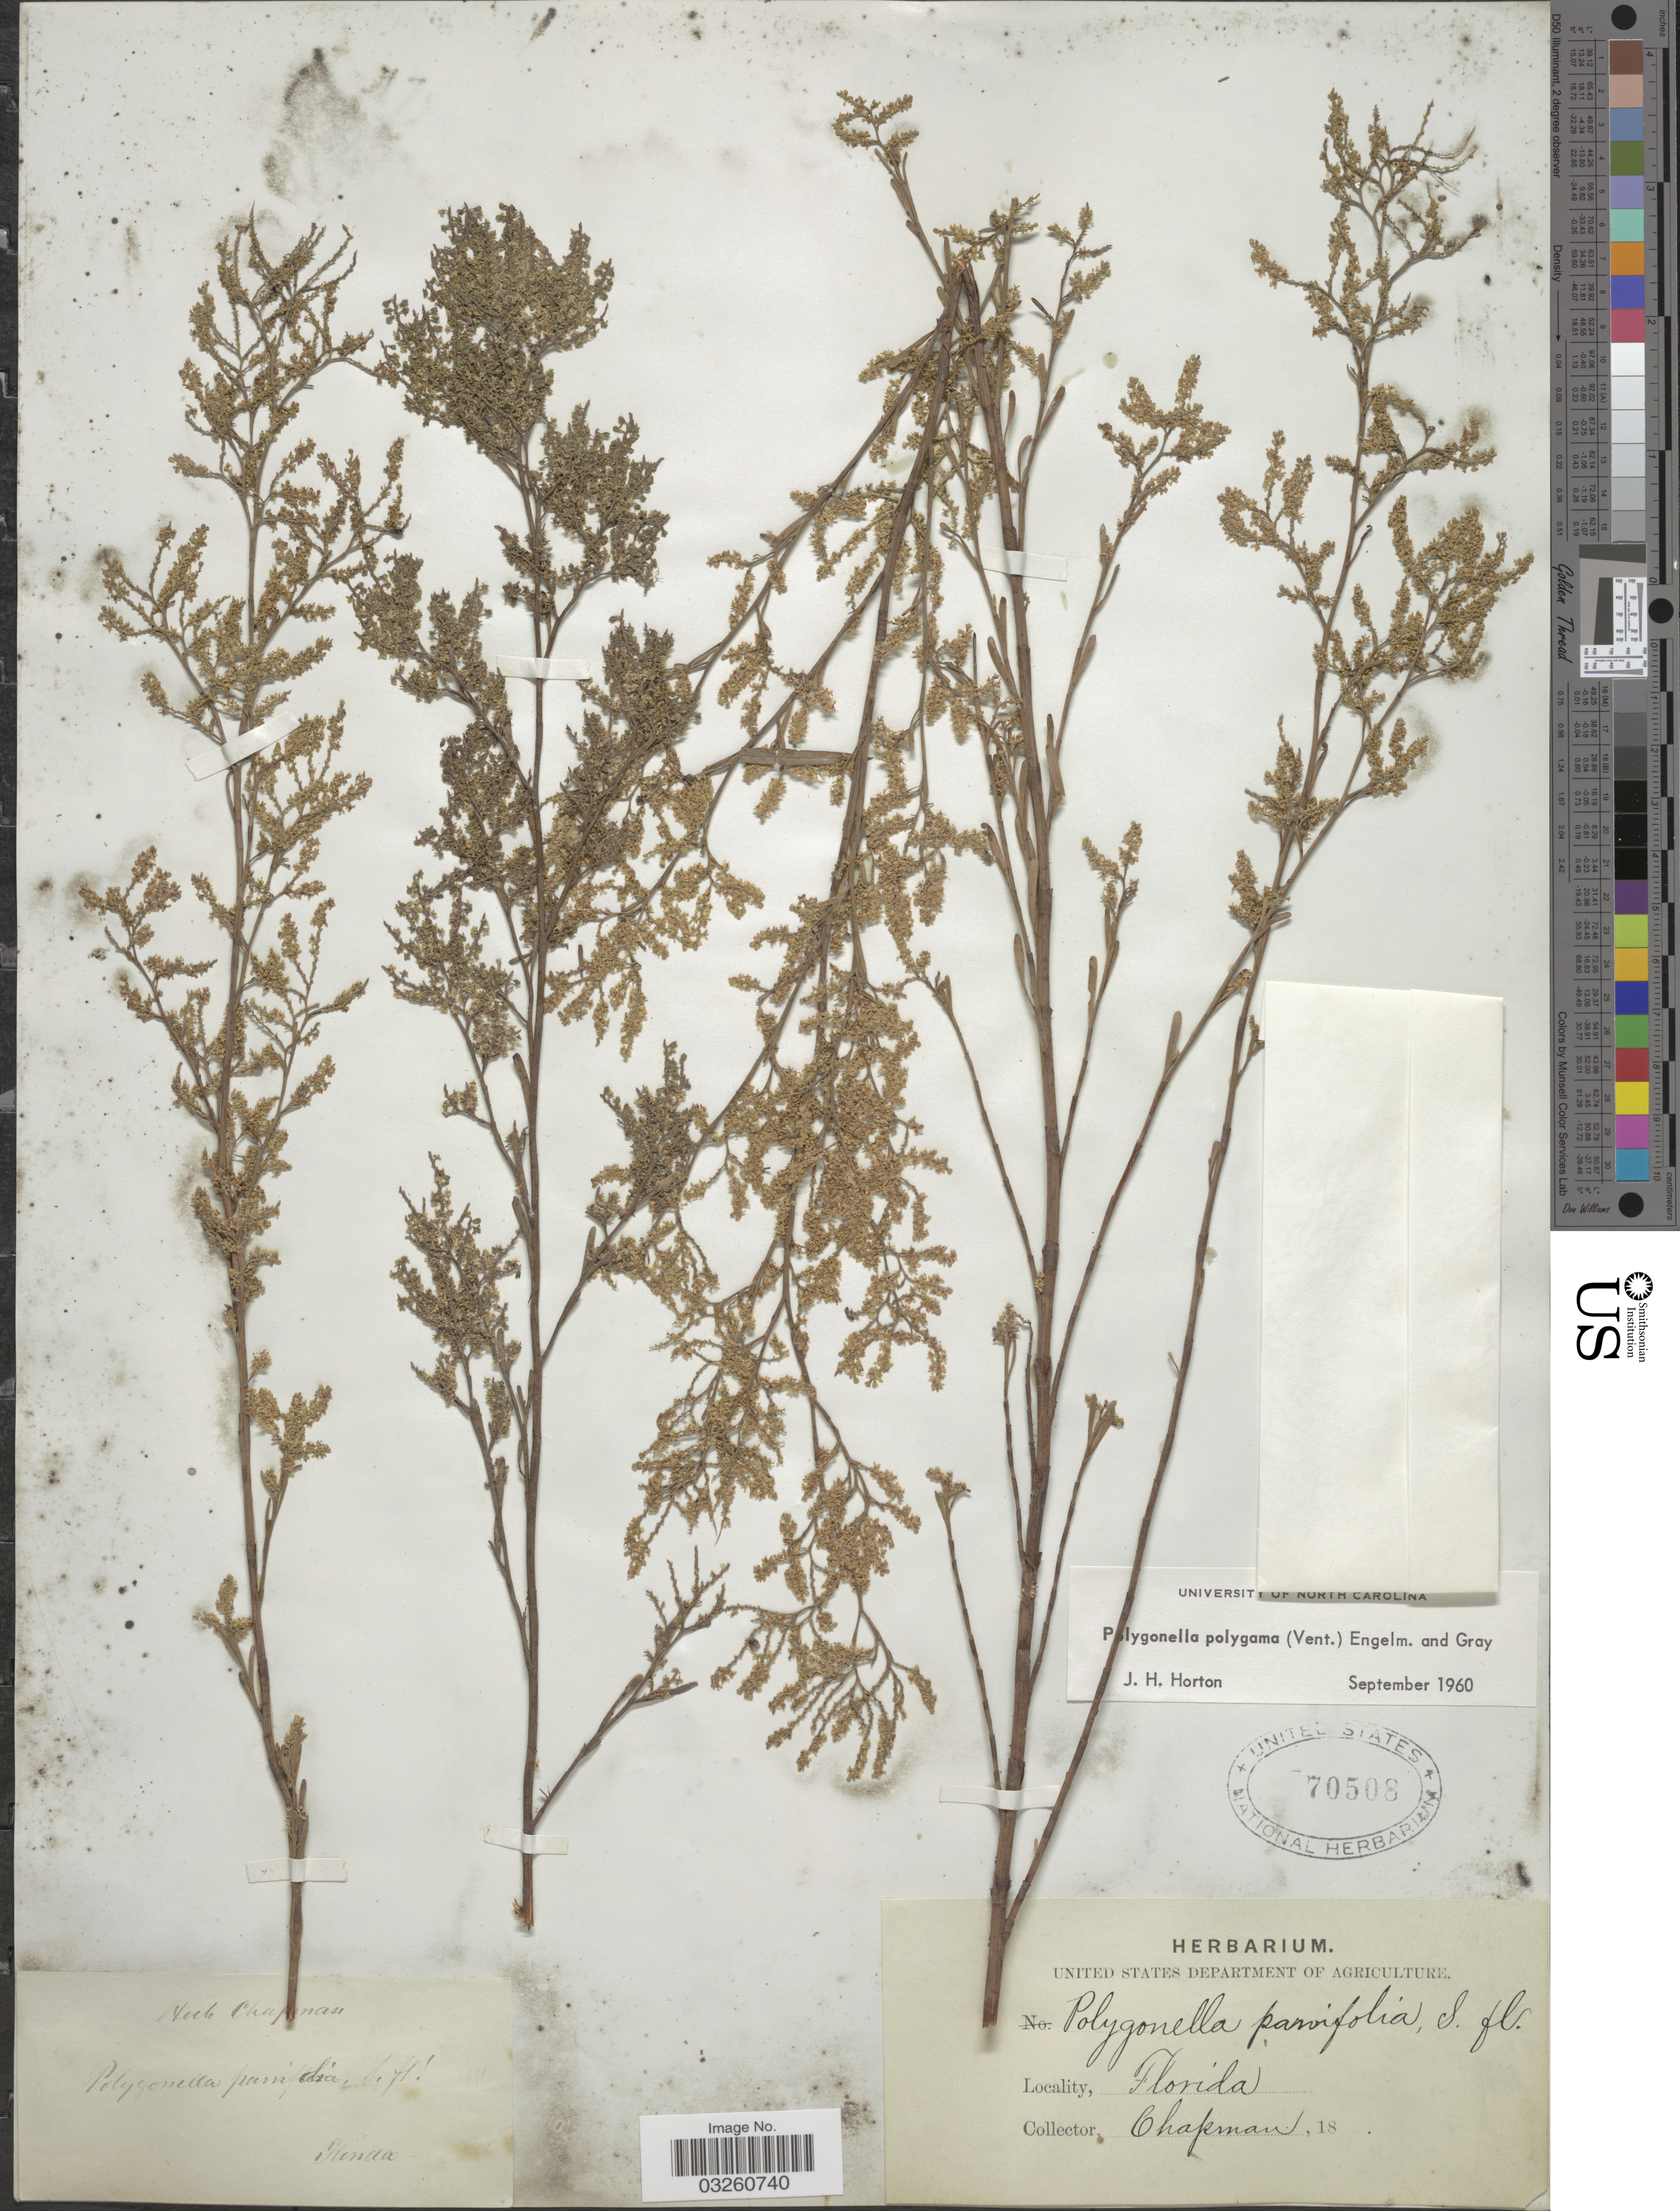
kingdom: Plantae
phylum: Tracheophyta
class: Magnoliopsida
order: Caryophyllales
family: Polygonaceae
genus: Polygonella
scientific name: Polygonella polygama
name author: (Vent.) Engelm. & A. Gray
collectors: A. Chapman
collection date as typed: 18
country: United States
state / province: Florida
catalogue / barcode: US 70508